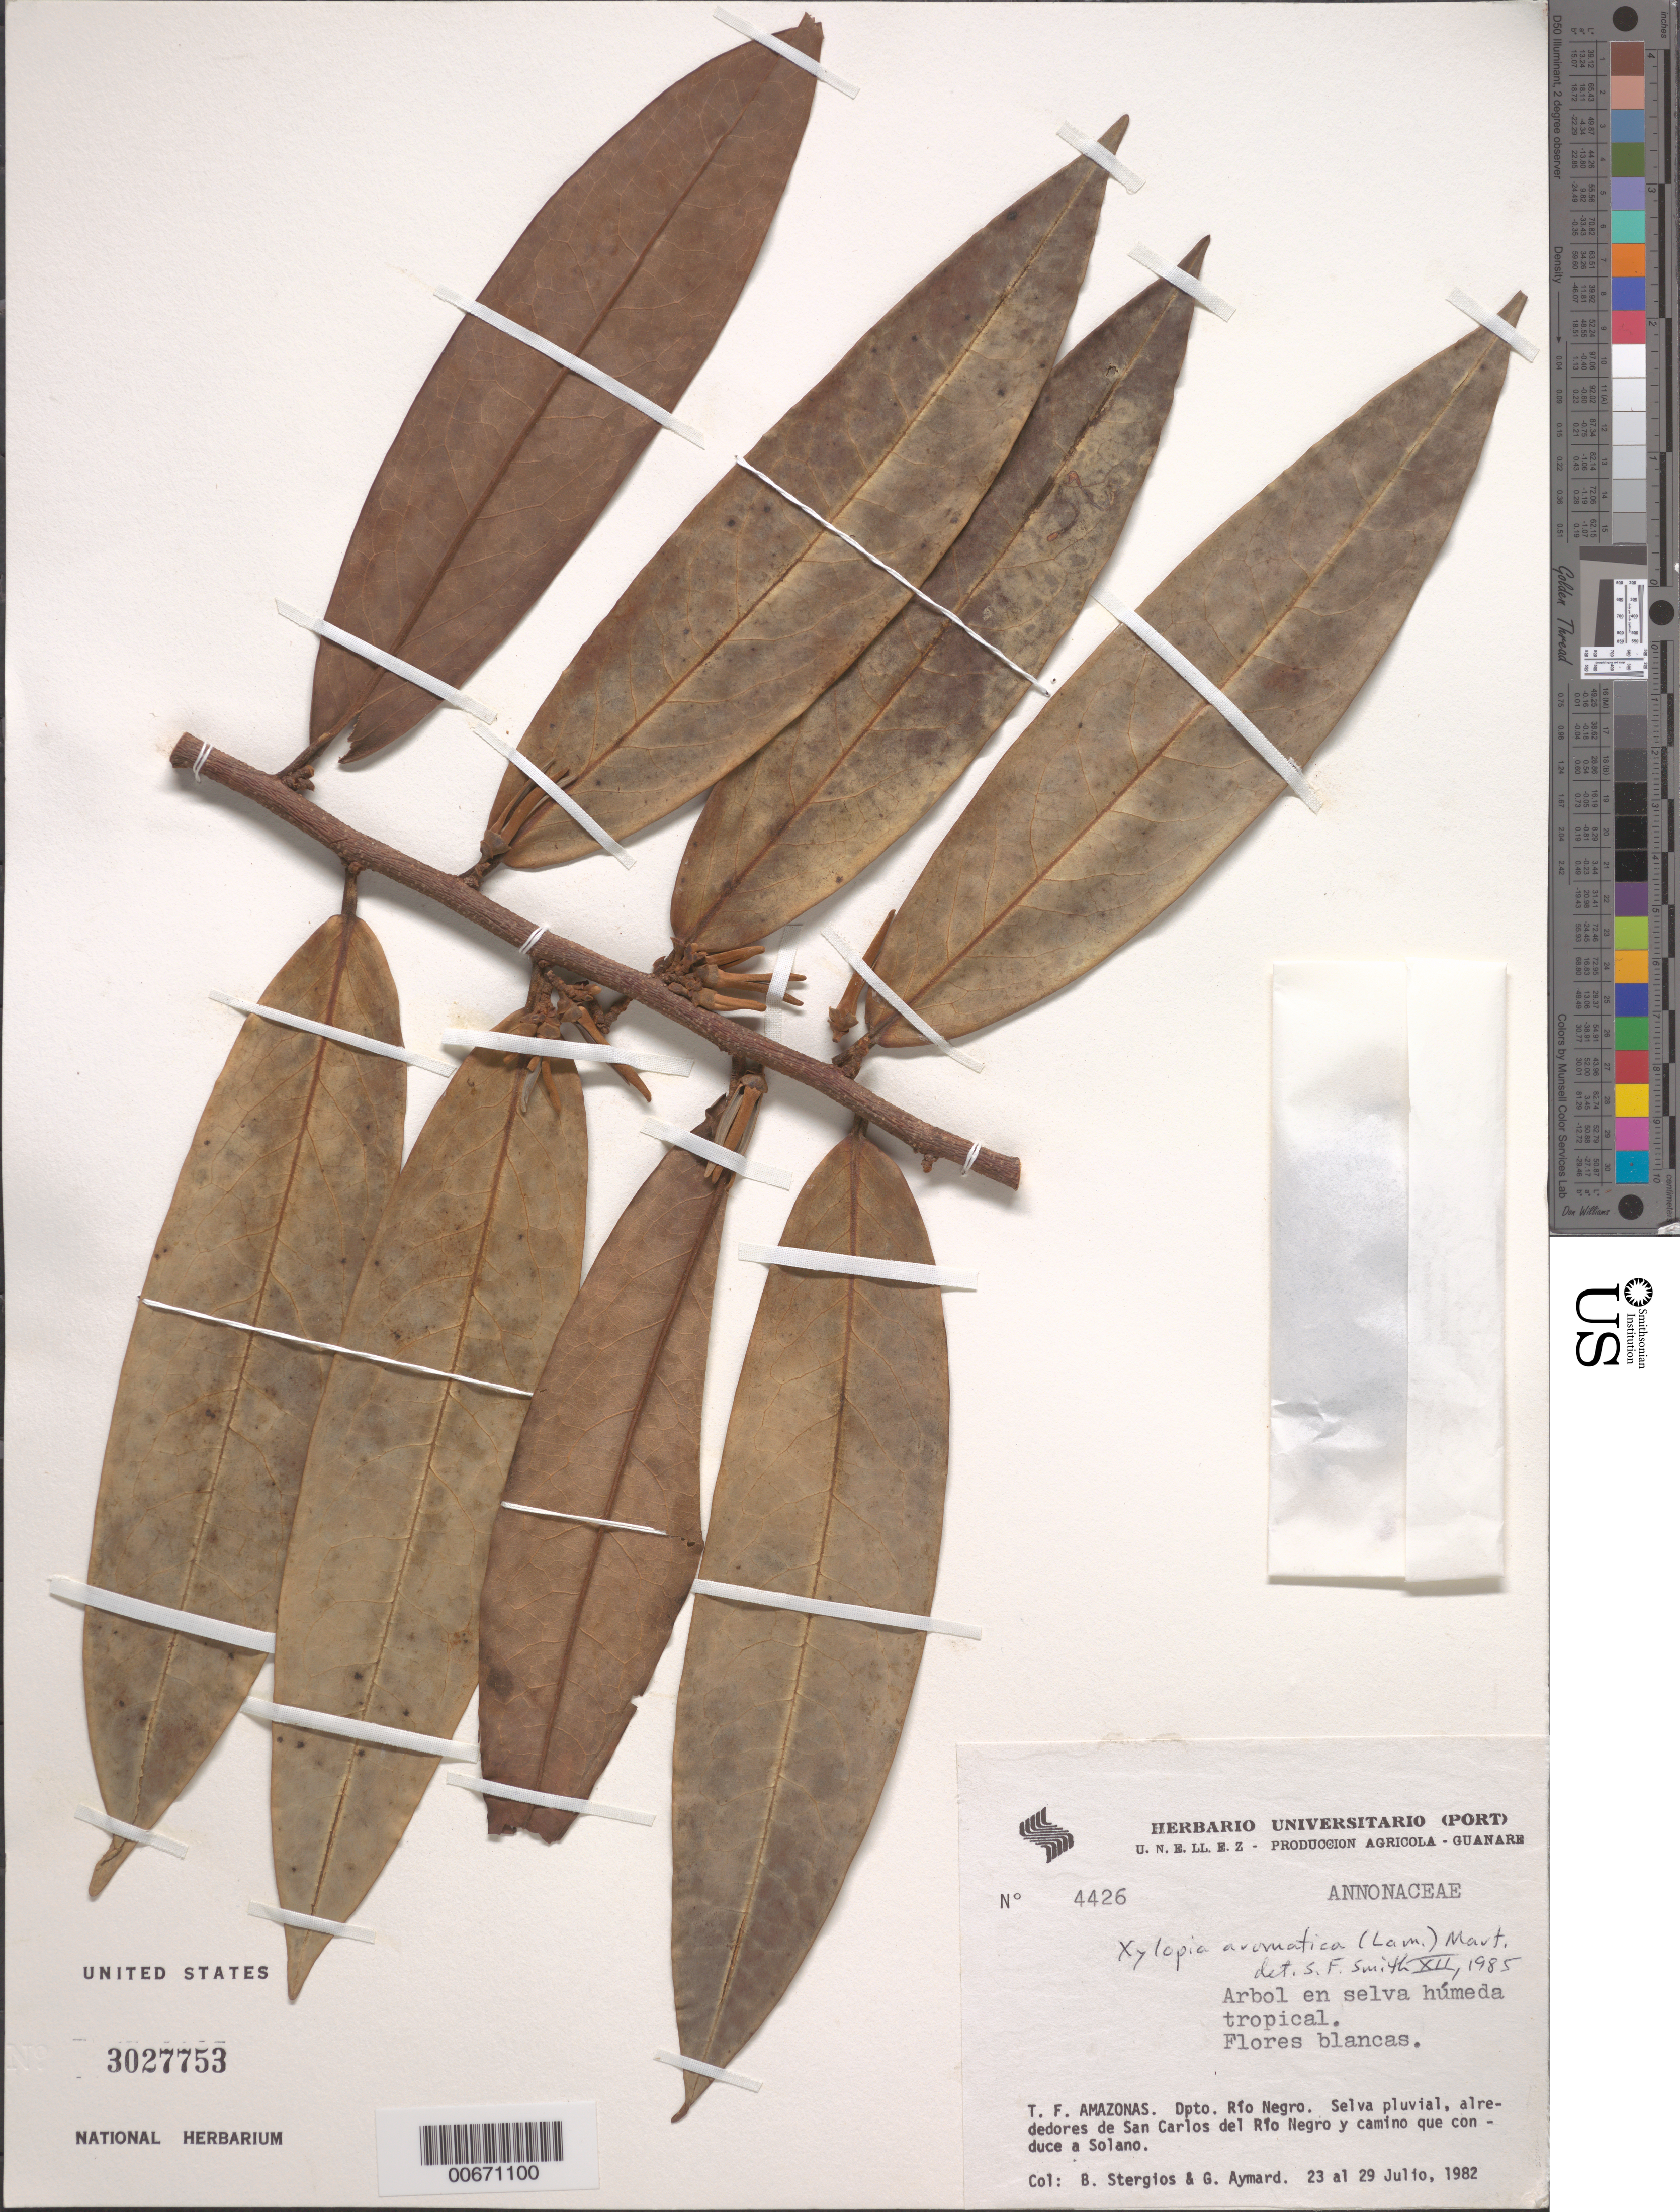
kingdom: Plantae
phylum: Tracheophyta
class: Magnoliopsida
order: Magnoliales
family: Annonaceae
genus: Xylopia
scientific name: Xylopia aromatica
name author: (Lam.) Mart.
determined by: Smith, Stephen F., (US), NMNH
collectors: B. G. Stergios & G. A. Aymard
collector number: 4426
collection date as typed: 23-Jul-82 to 29-Jul-82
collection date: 1982-07-23/1982-07-29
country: Venezuela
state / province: Amazonas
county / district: Río Negro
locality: San Carlos del Río Negro y camino que conduce a Solano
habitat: Selva pluvial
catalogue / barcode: US 3027753